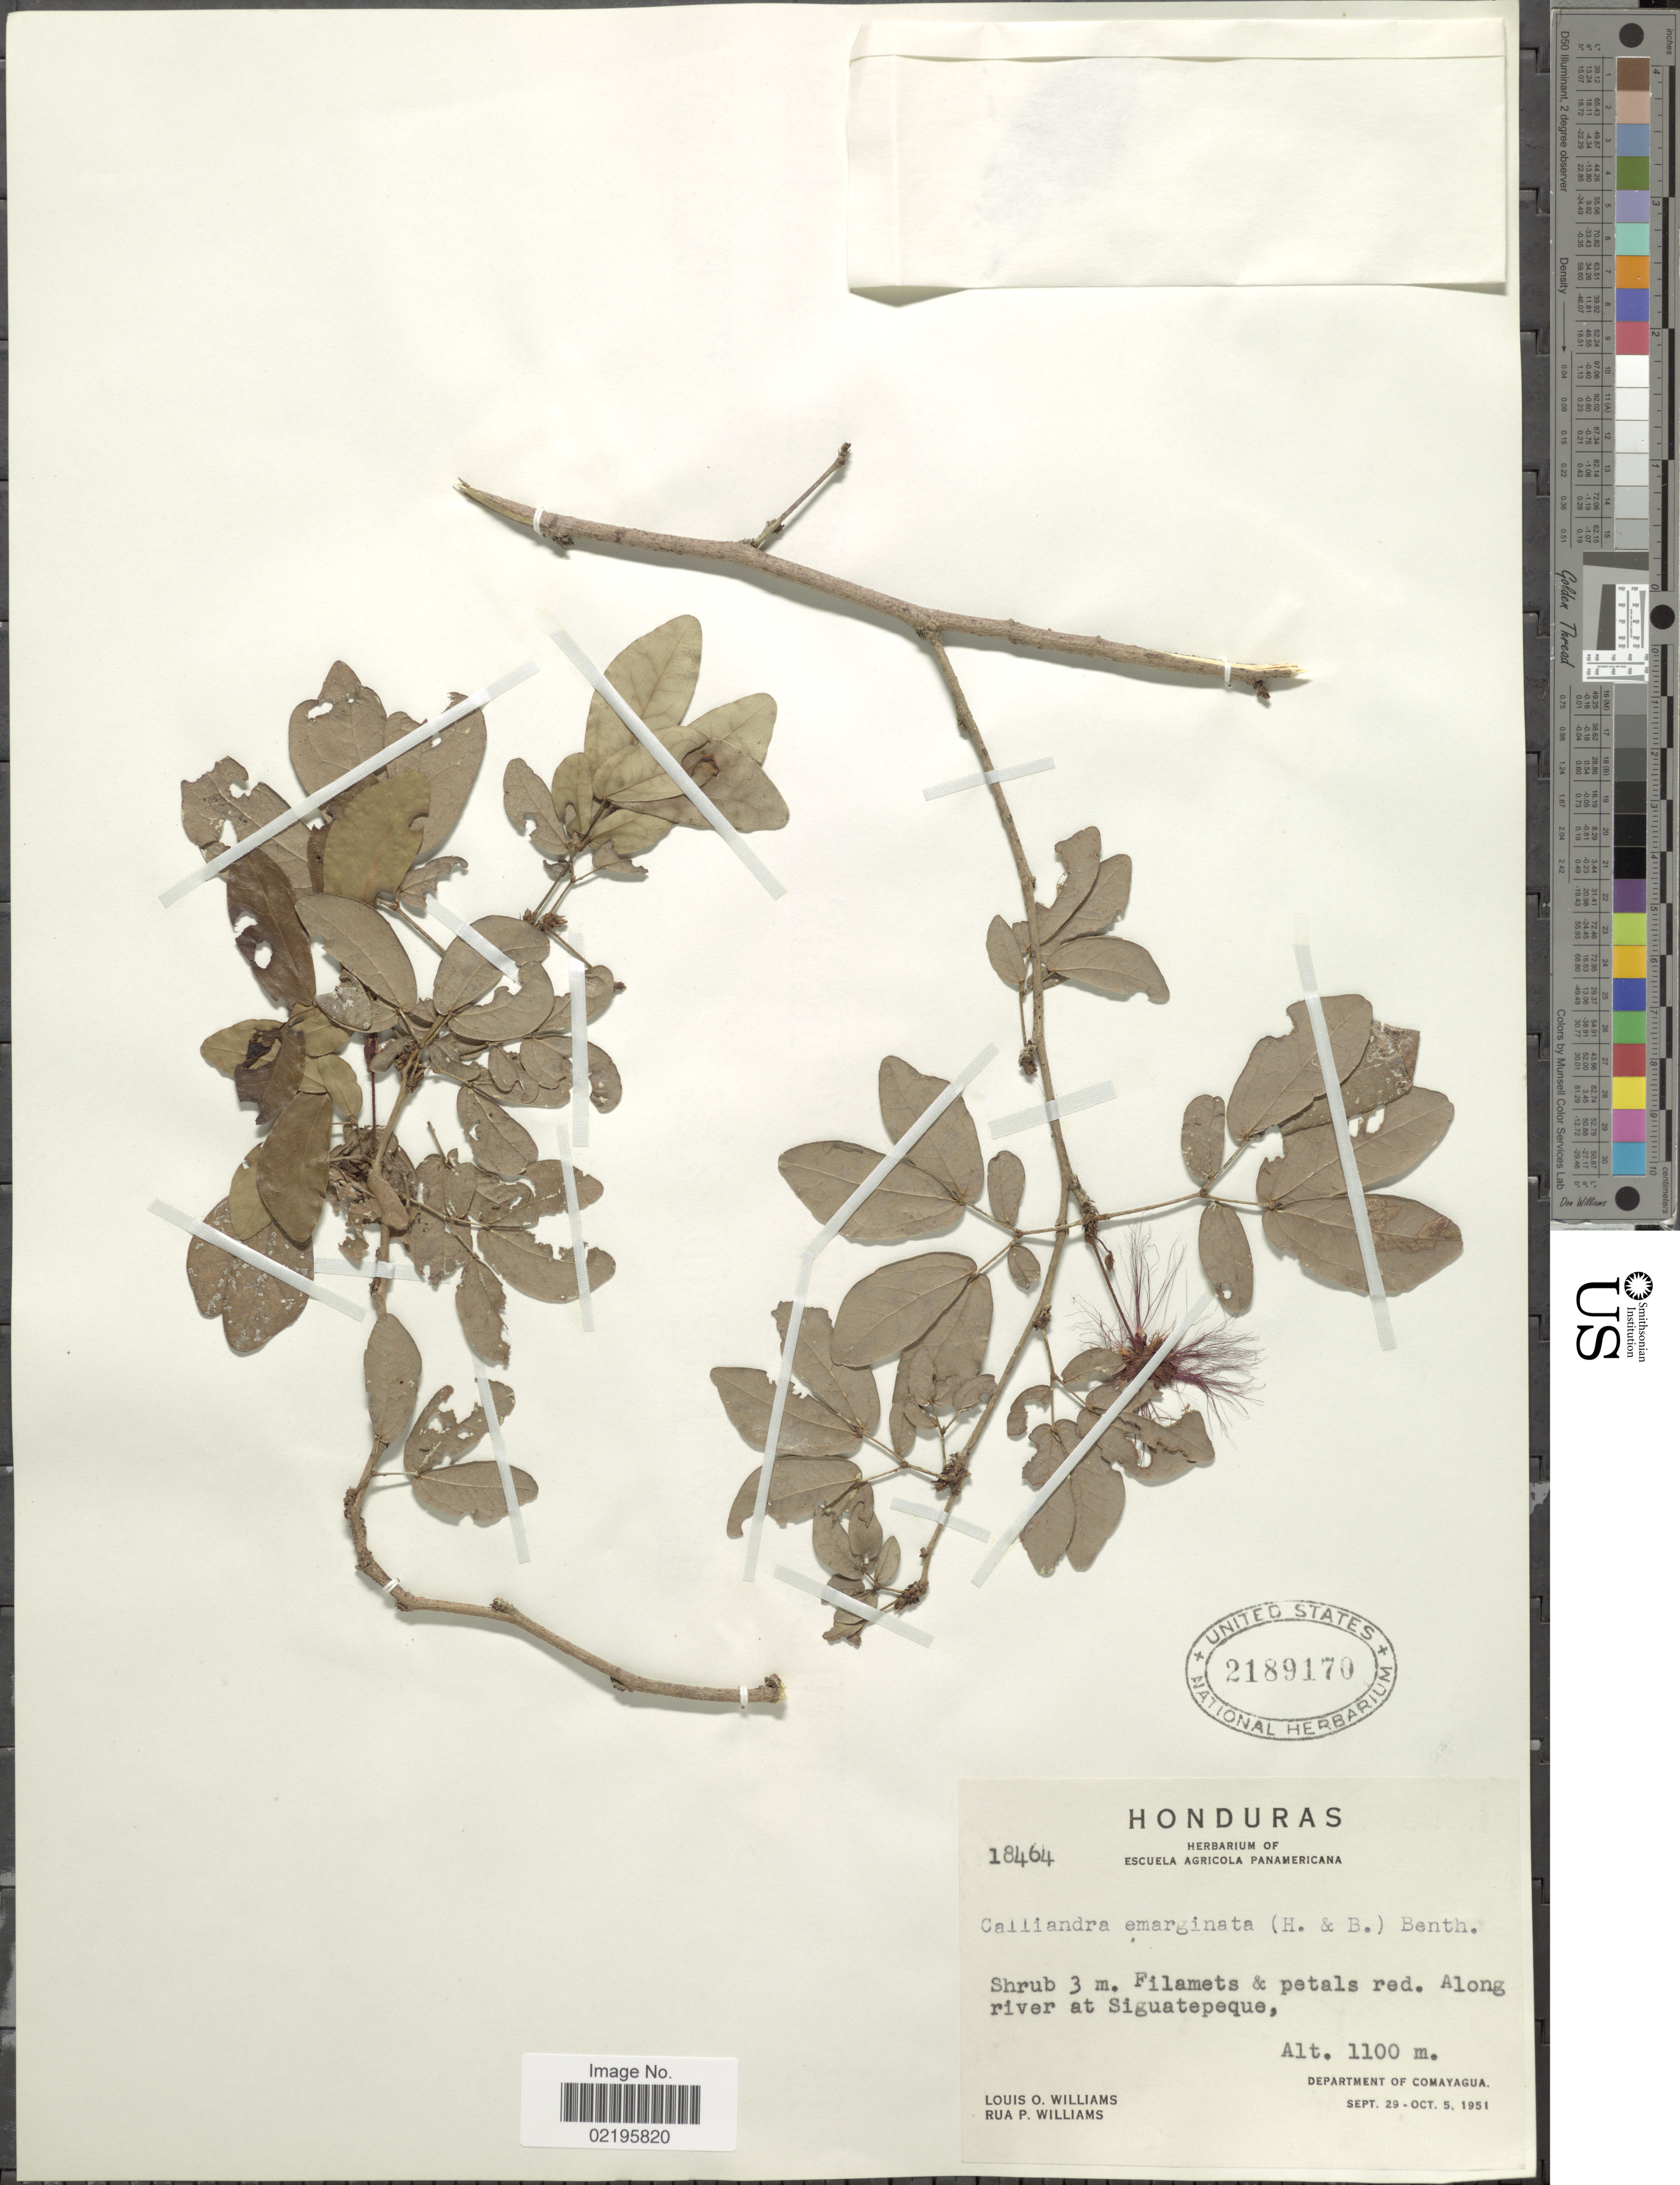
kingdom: Plantae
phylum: Tracheophyta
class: Magnoliopsida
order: Fabales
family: Fabaceae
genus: Calliandra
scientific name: Calliandra emarginata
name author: (Willd.) Benth.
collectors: L. O. Williams & A. Molina R.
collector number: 18464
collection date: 1951-09-29/1951-10-05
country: Honduras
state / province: Comayagua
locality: Along river at Siguatepeque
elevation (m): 1100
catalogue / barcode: US 2189170